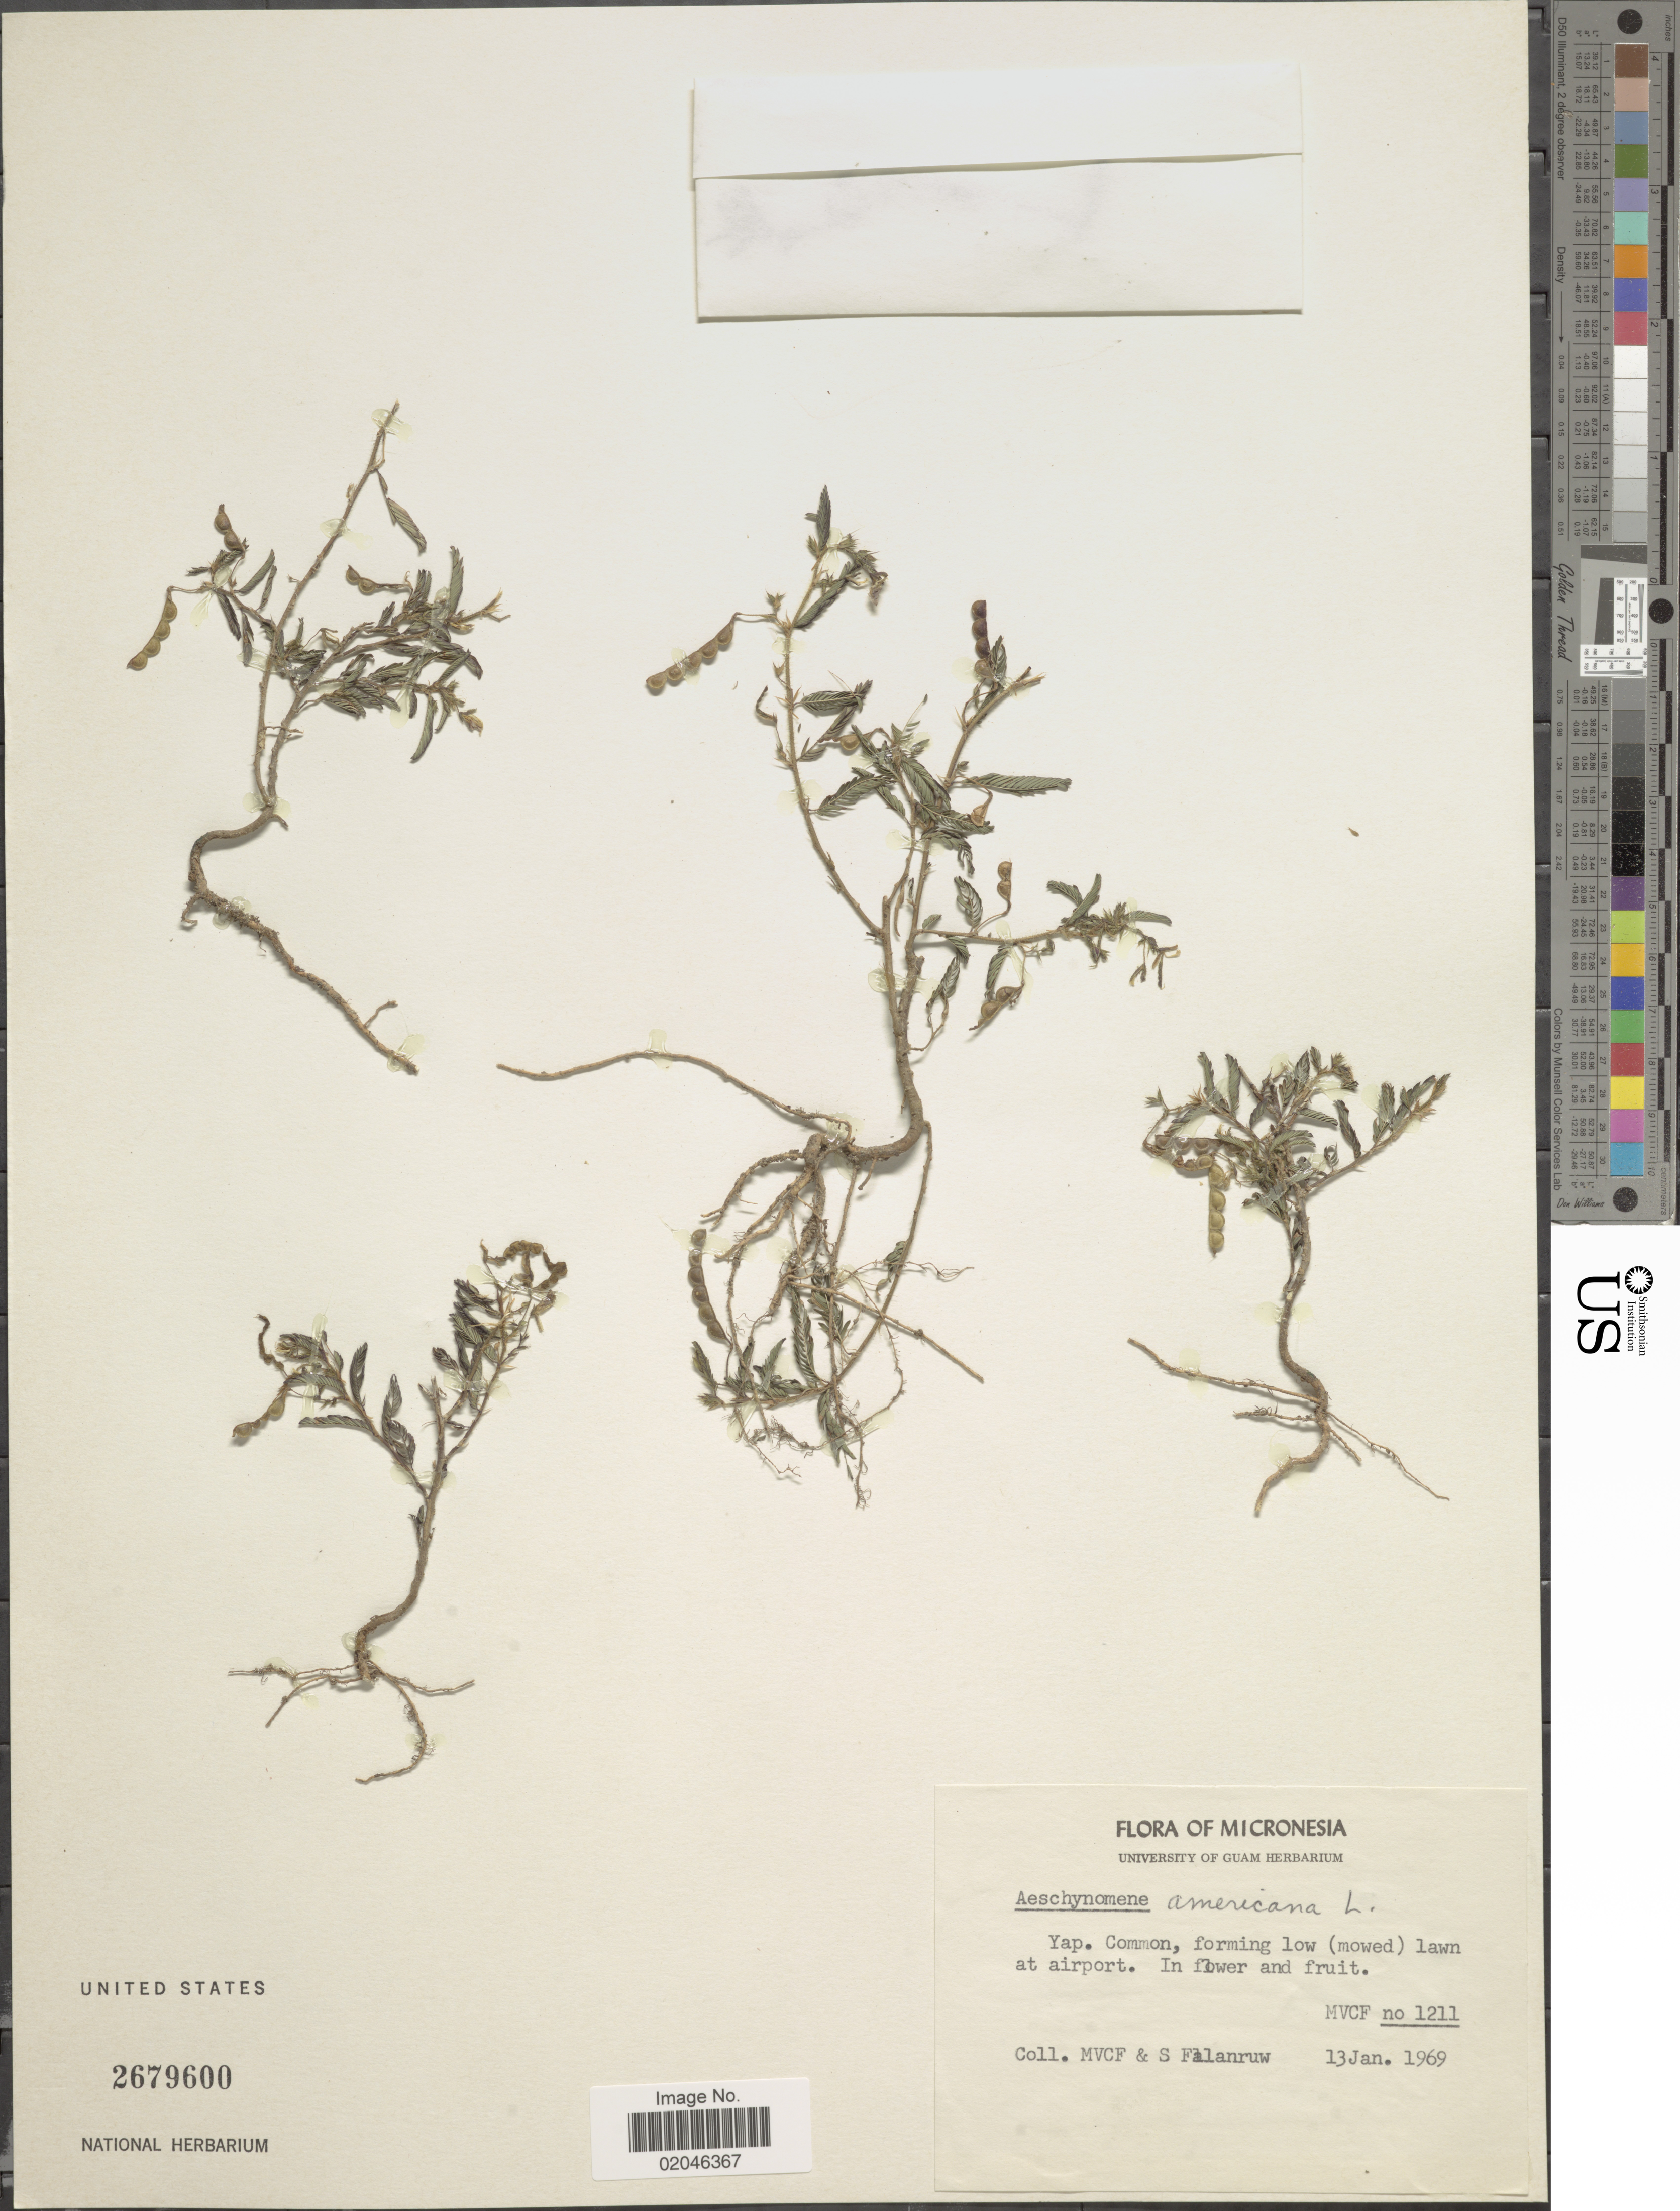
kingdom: Plantae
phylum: Tracheophyta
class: Magnoliopsida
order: Fabales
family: Fabaceae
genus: Aeschynomene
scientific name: Aeschynomene americana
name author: L.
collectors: M. V. Falanruw & S. Falanruw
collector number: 1211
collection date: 1969-01-13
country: Micronesia, Federated States of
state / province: Yap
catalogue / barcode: US 2679600